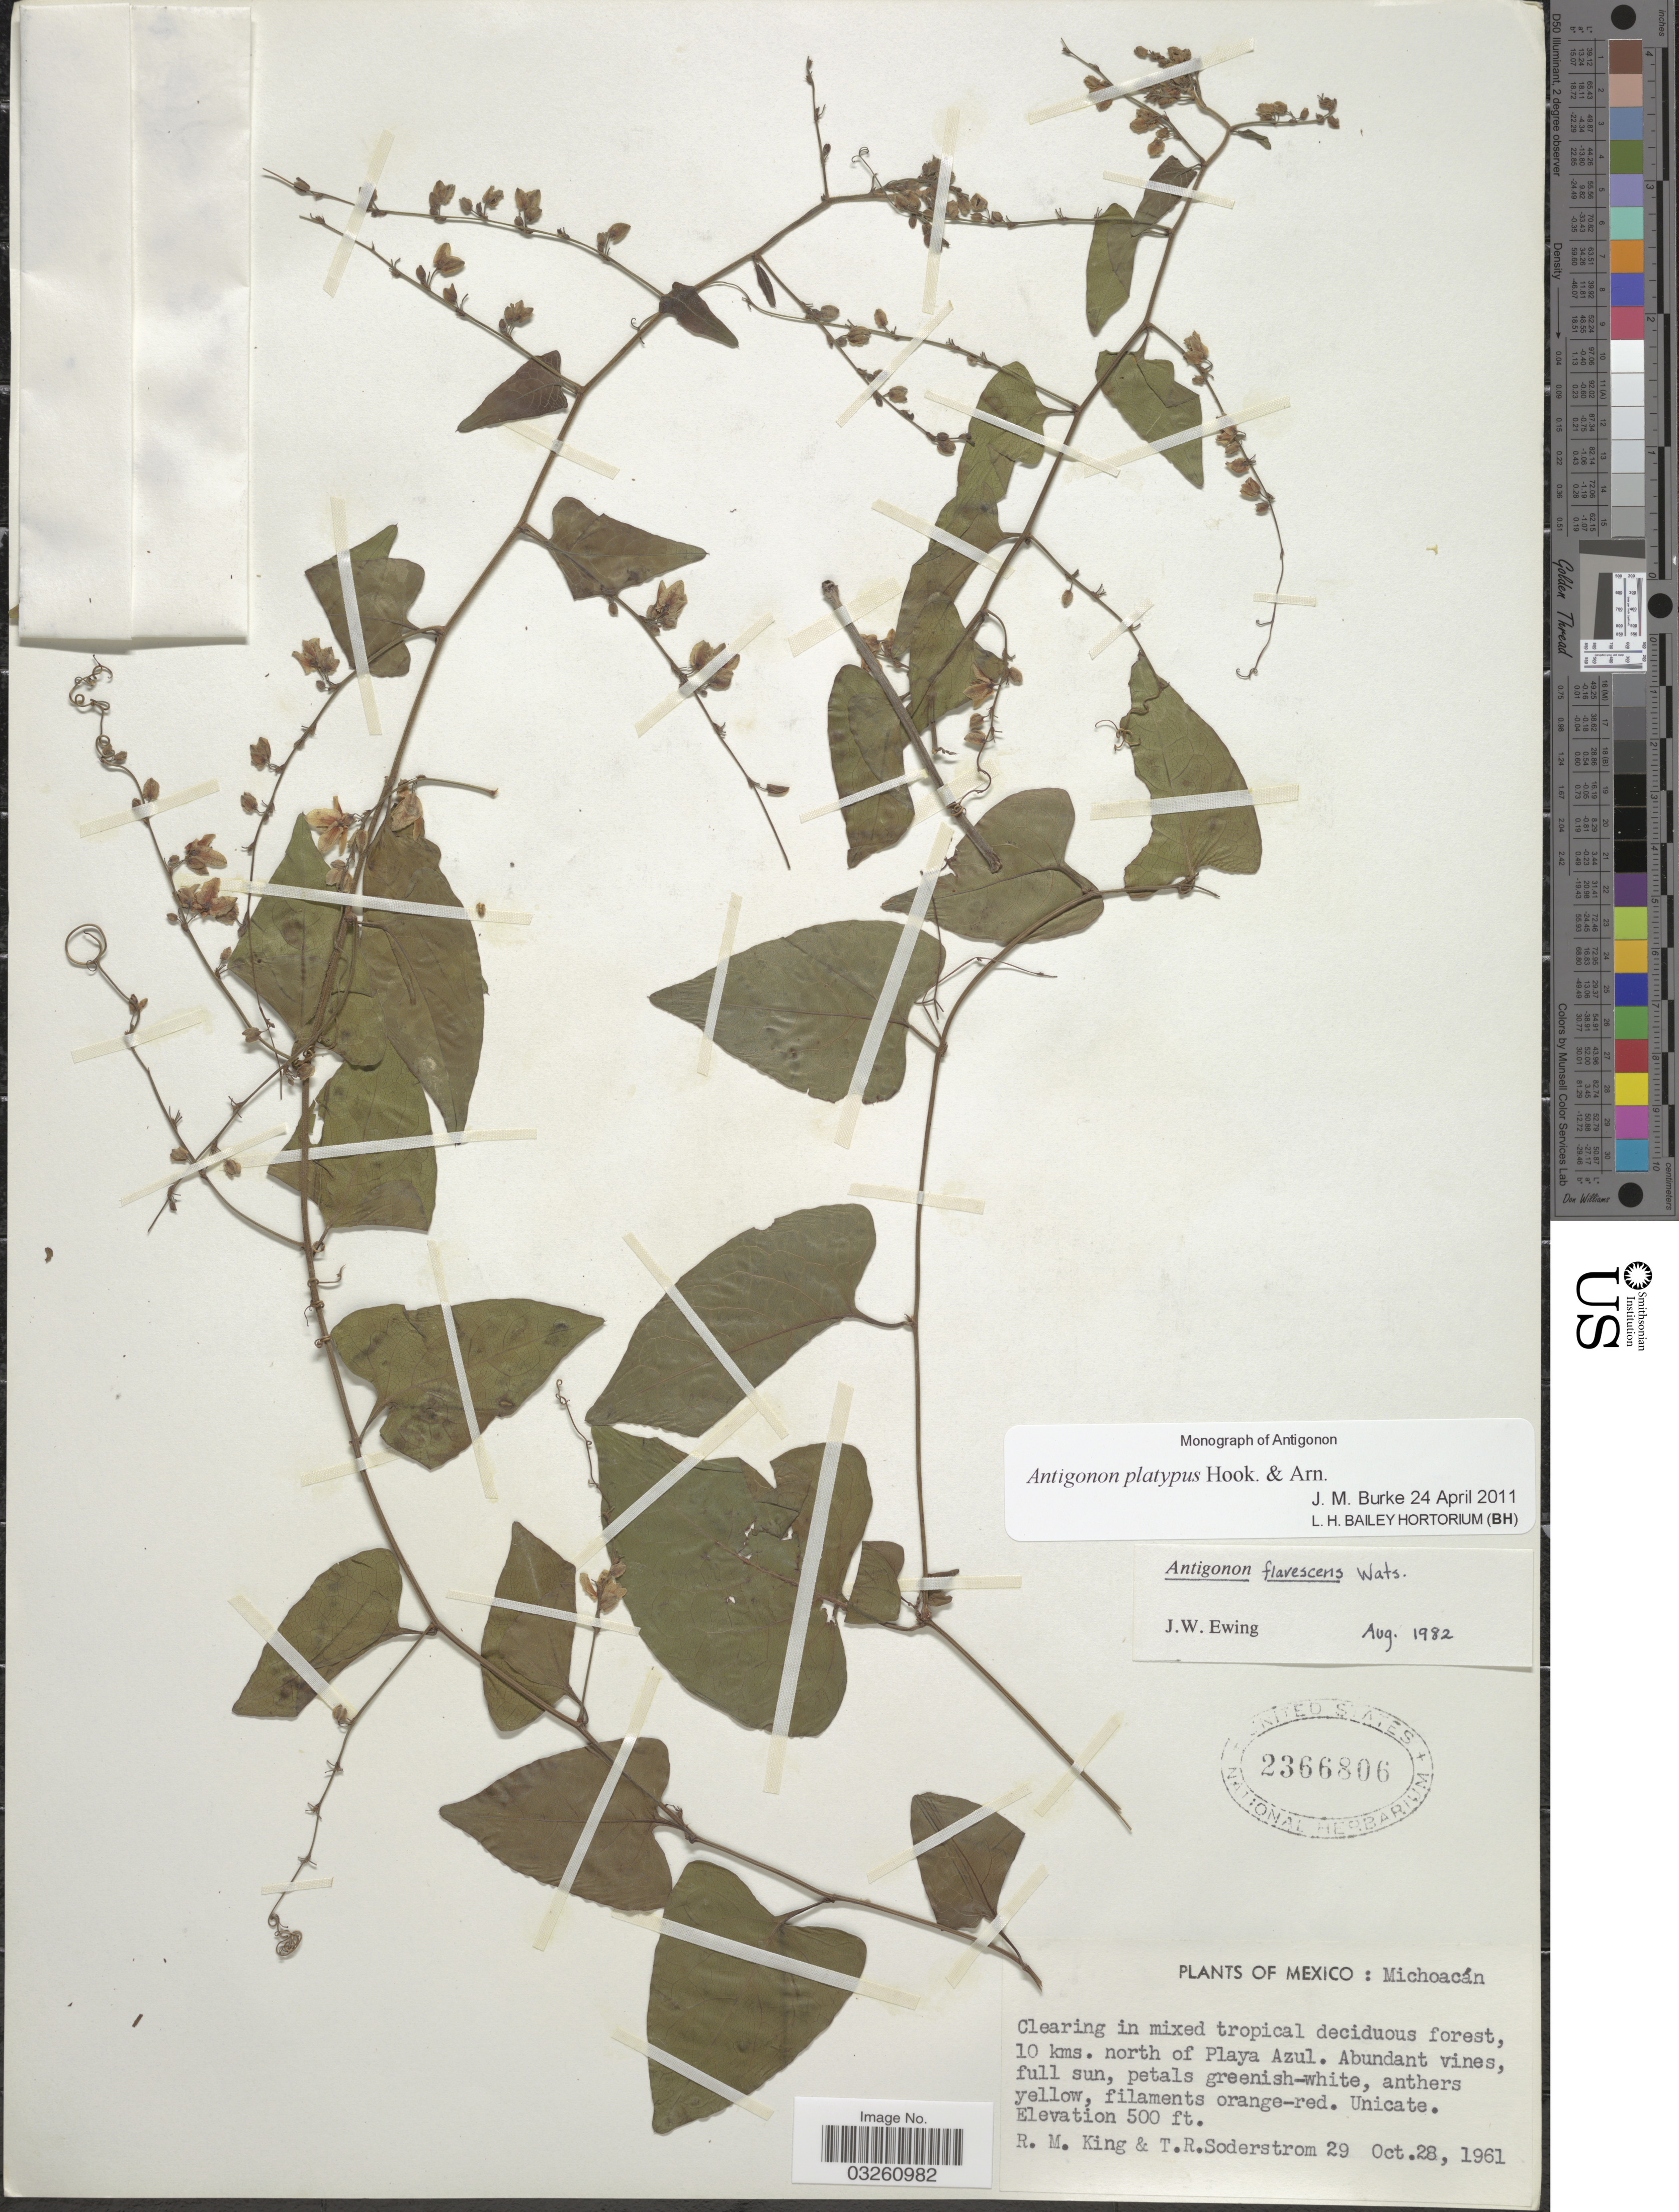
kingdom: Plantae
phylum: Tracheophyta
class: Magnoliopsida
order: Caryophyllales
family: Polygonaceae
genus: Antigonon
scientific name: Antigonon platypus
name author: Hook. & Arn.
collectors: R. M. King & T. R. Soderstrom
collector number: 29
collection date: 1961-10-28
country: Mexico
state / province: Michoacán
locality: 10 kms. north of Playa Azul.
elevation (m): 152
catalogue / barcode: US 2366806